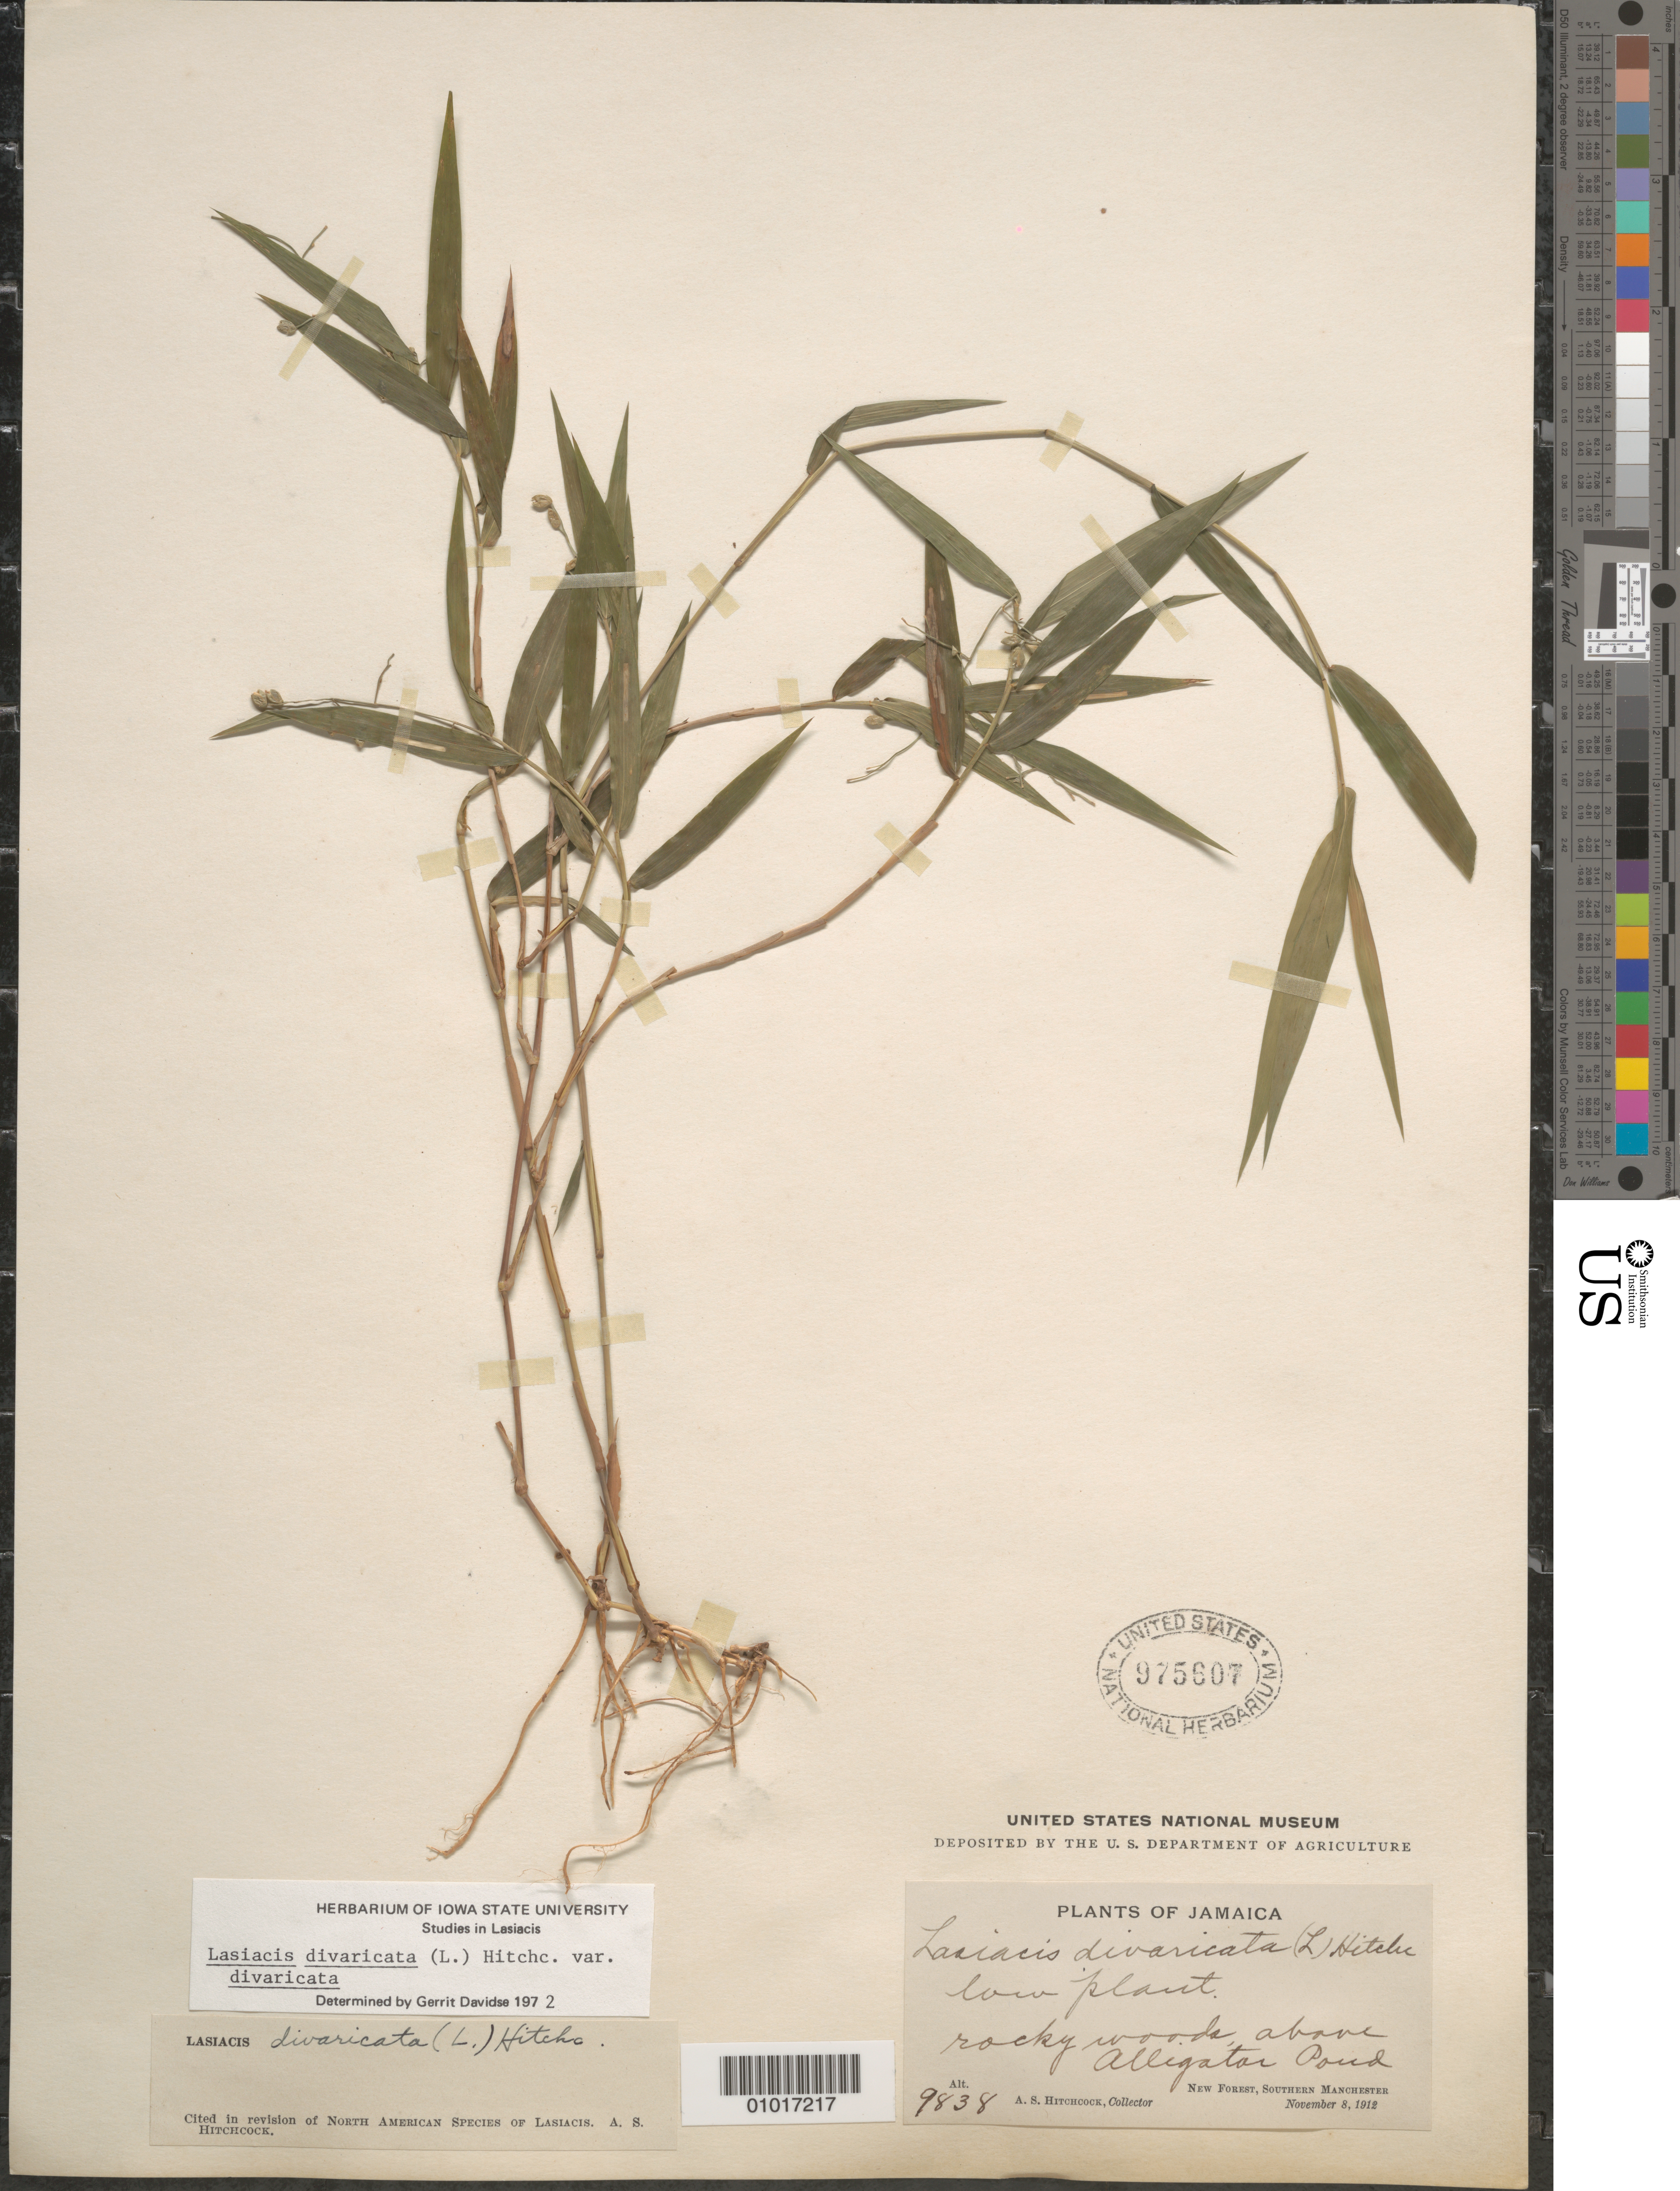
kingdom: Plantae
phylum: Tracheophyta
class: Liliopsida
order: Poales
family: Poaceae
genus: Lasiacis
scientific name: Lasiacis divaricata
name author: (L.) Hitchc.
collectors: A. S. Hitchcock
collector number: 9838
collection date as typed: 08 Nov 1912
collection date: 1912-11-08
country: Jamaica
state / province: Manchester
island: Jamaica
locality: rocky woods above Alligator Pond, New Forest, Southern Manchester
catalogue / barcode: US 975607